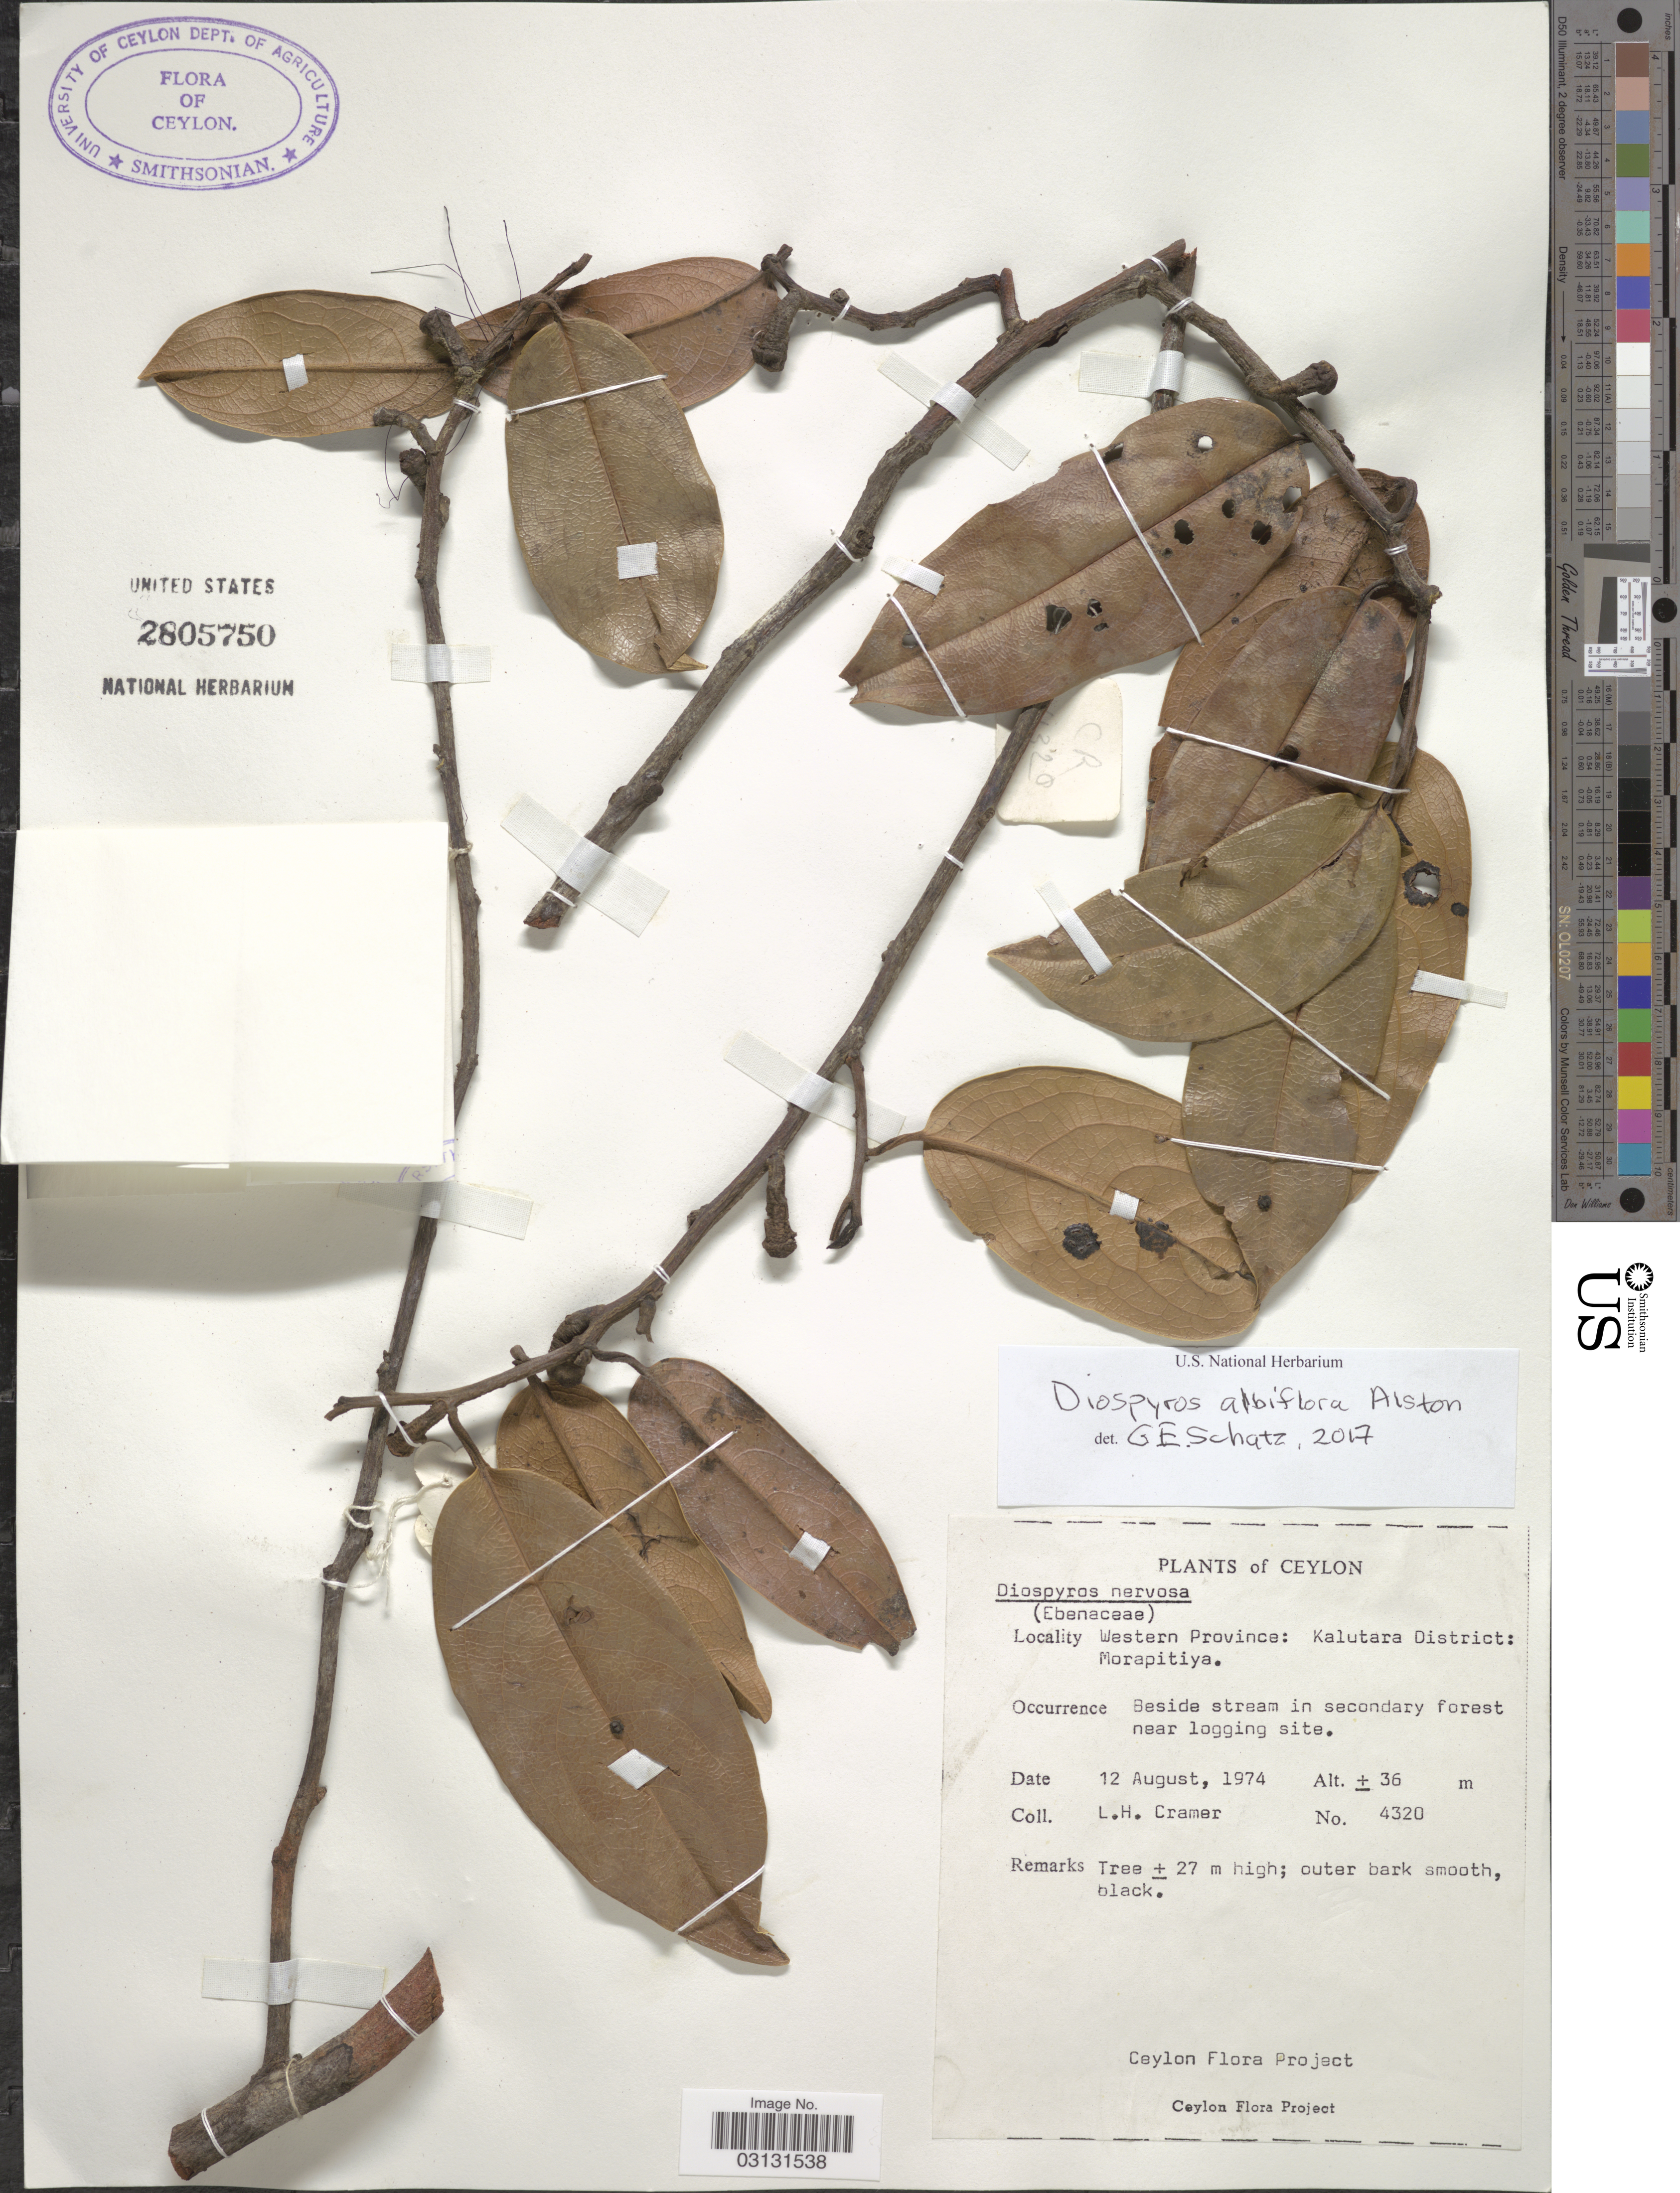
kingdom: Plantae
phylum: Tracheophyta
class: Magnoliopsida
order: Ericales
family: Ebenaceae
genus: Diospyros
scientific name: Diospyros albiflora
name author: Alston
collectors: L. H. Cramer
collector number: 4320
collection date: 1974-08-12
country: Sri Lanka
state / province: Western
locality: Ceylon. Western Province: Kalutara District: Morapitiya. Beside stream in secondary forest near logging site.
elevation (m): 36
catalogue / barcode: US 2805750